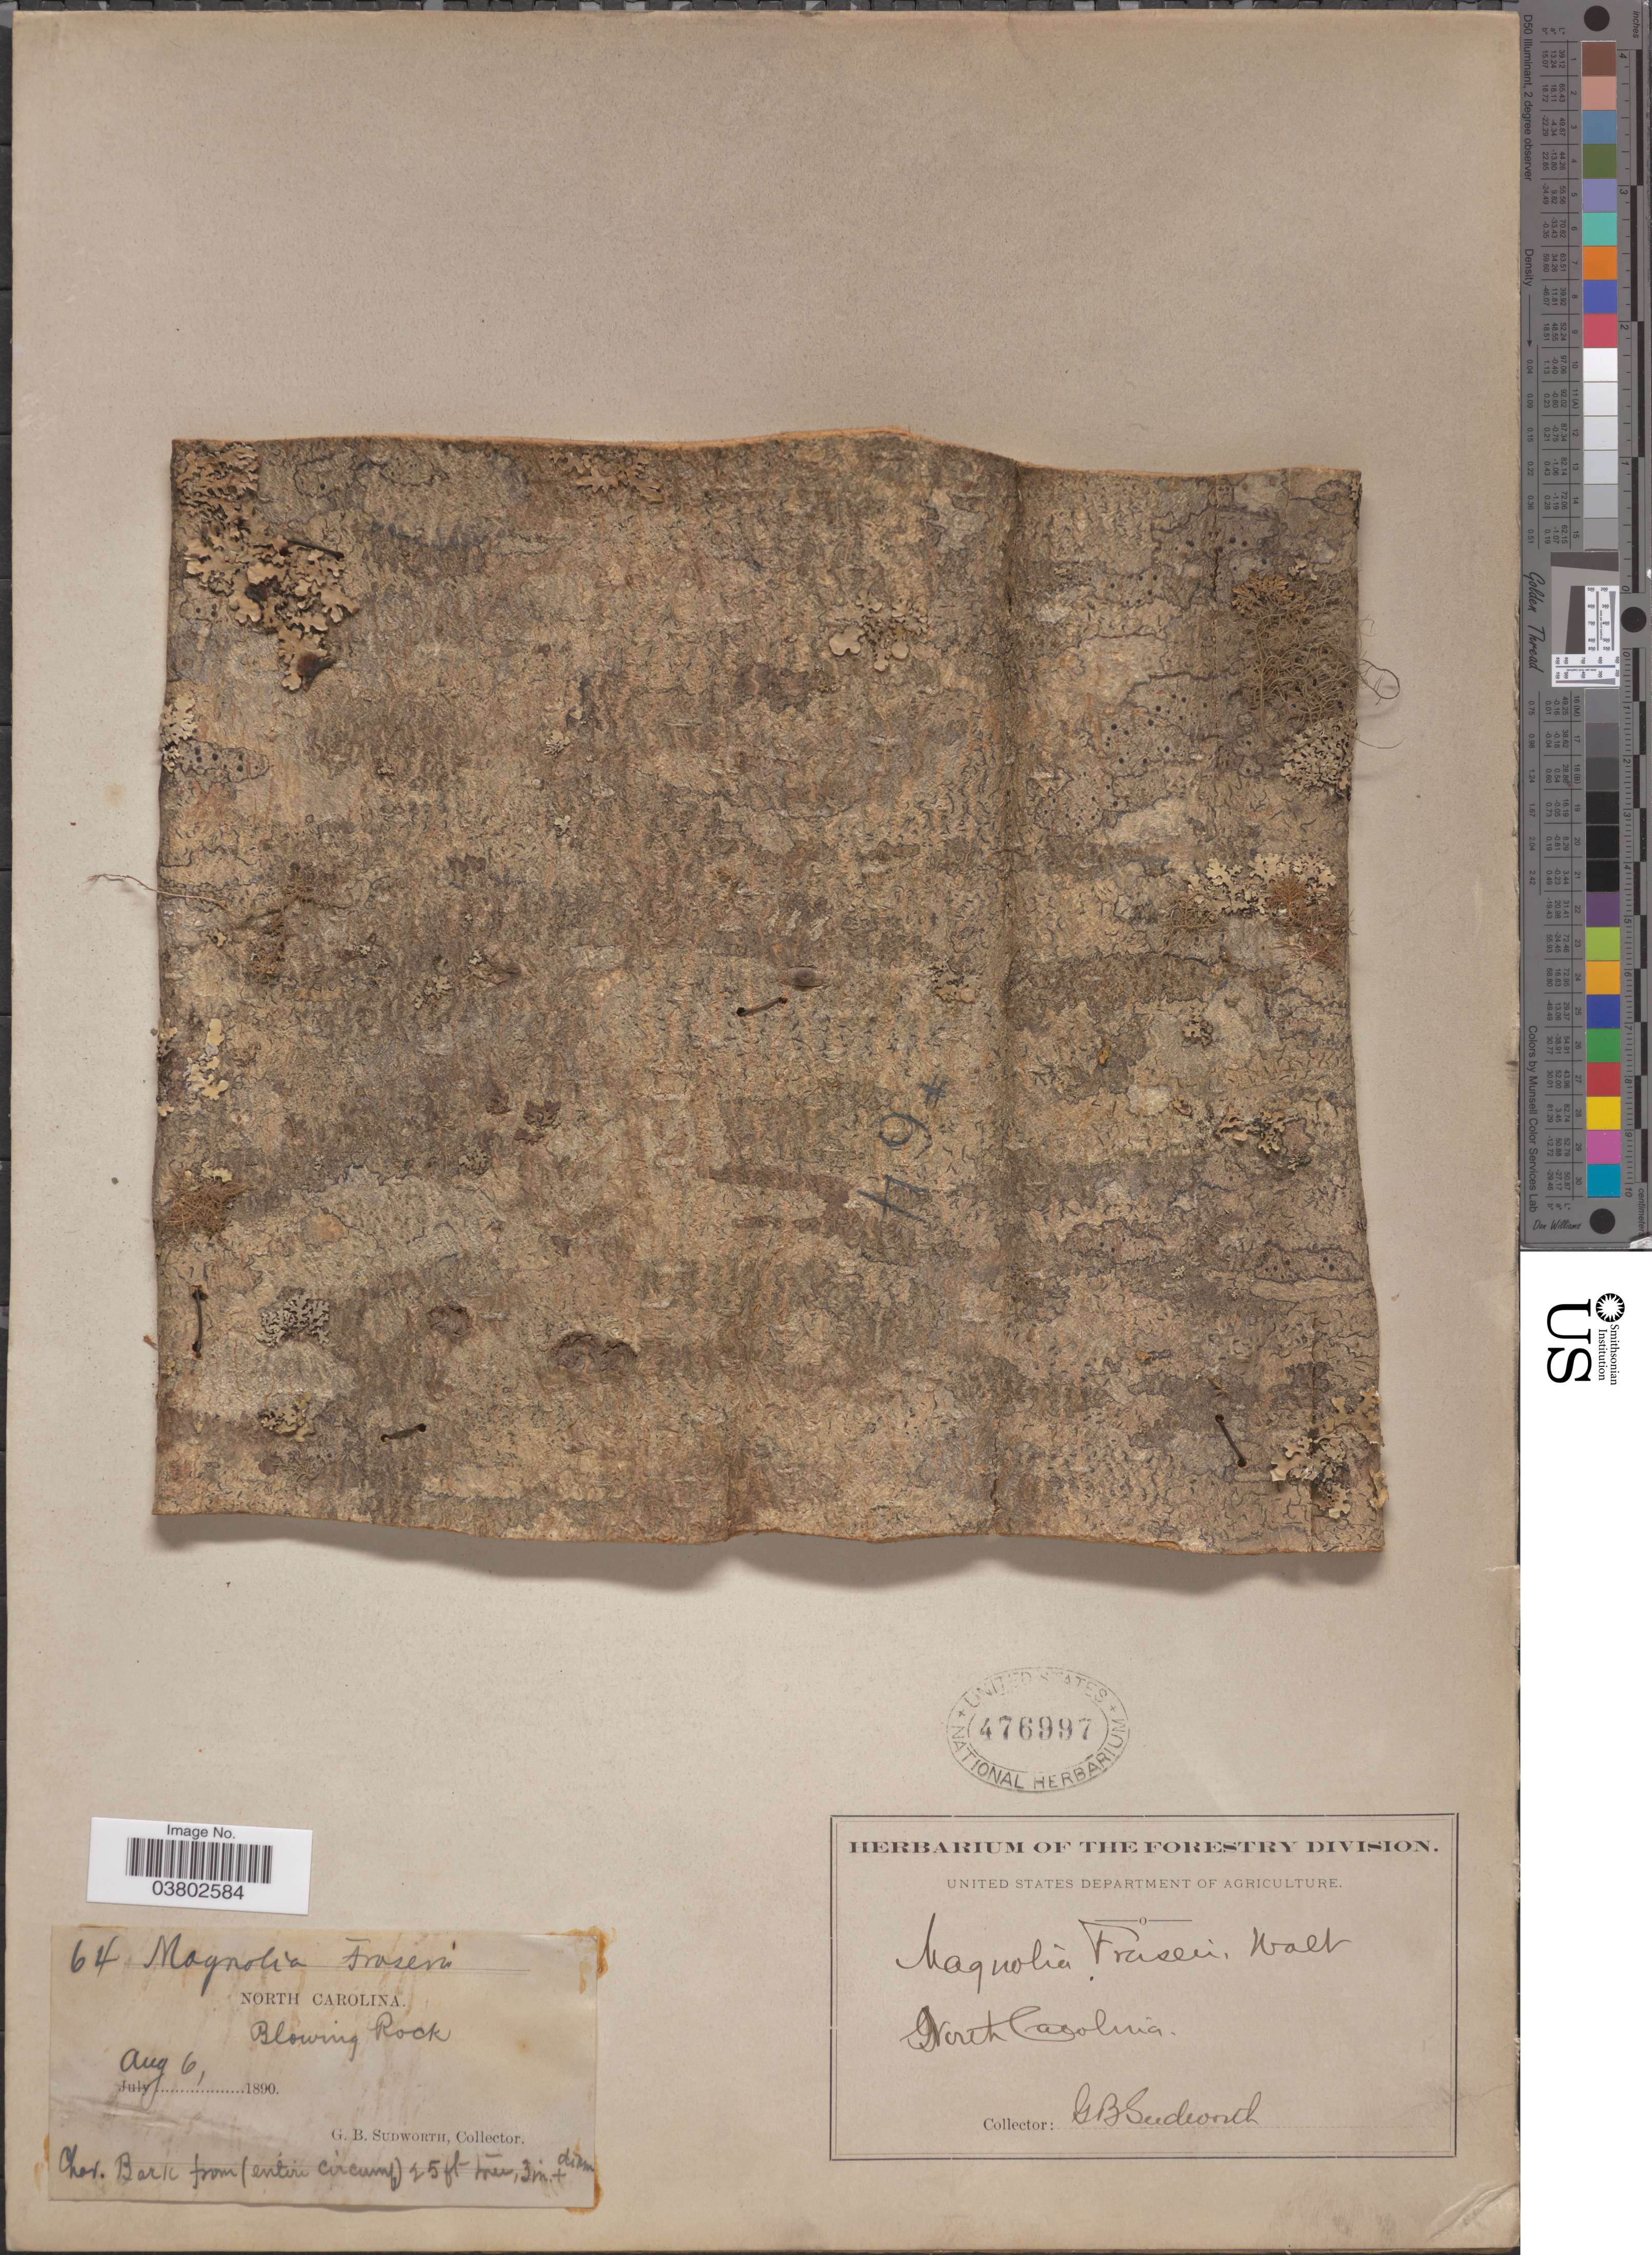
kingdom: Plantae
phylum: Tracheophyta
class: Magnoliopsida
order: Magnoliales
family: Magnoliaceae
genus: Magnolia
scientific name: Magnolia fraseri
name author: Walter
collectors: G. B. Sudworth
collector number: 64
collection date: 1890-08-06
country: United States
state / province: North Carolina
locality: Blowing Rock.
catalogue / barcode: US 476997